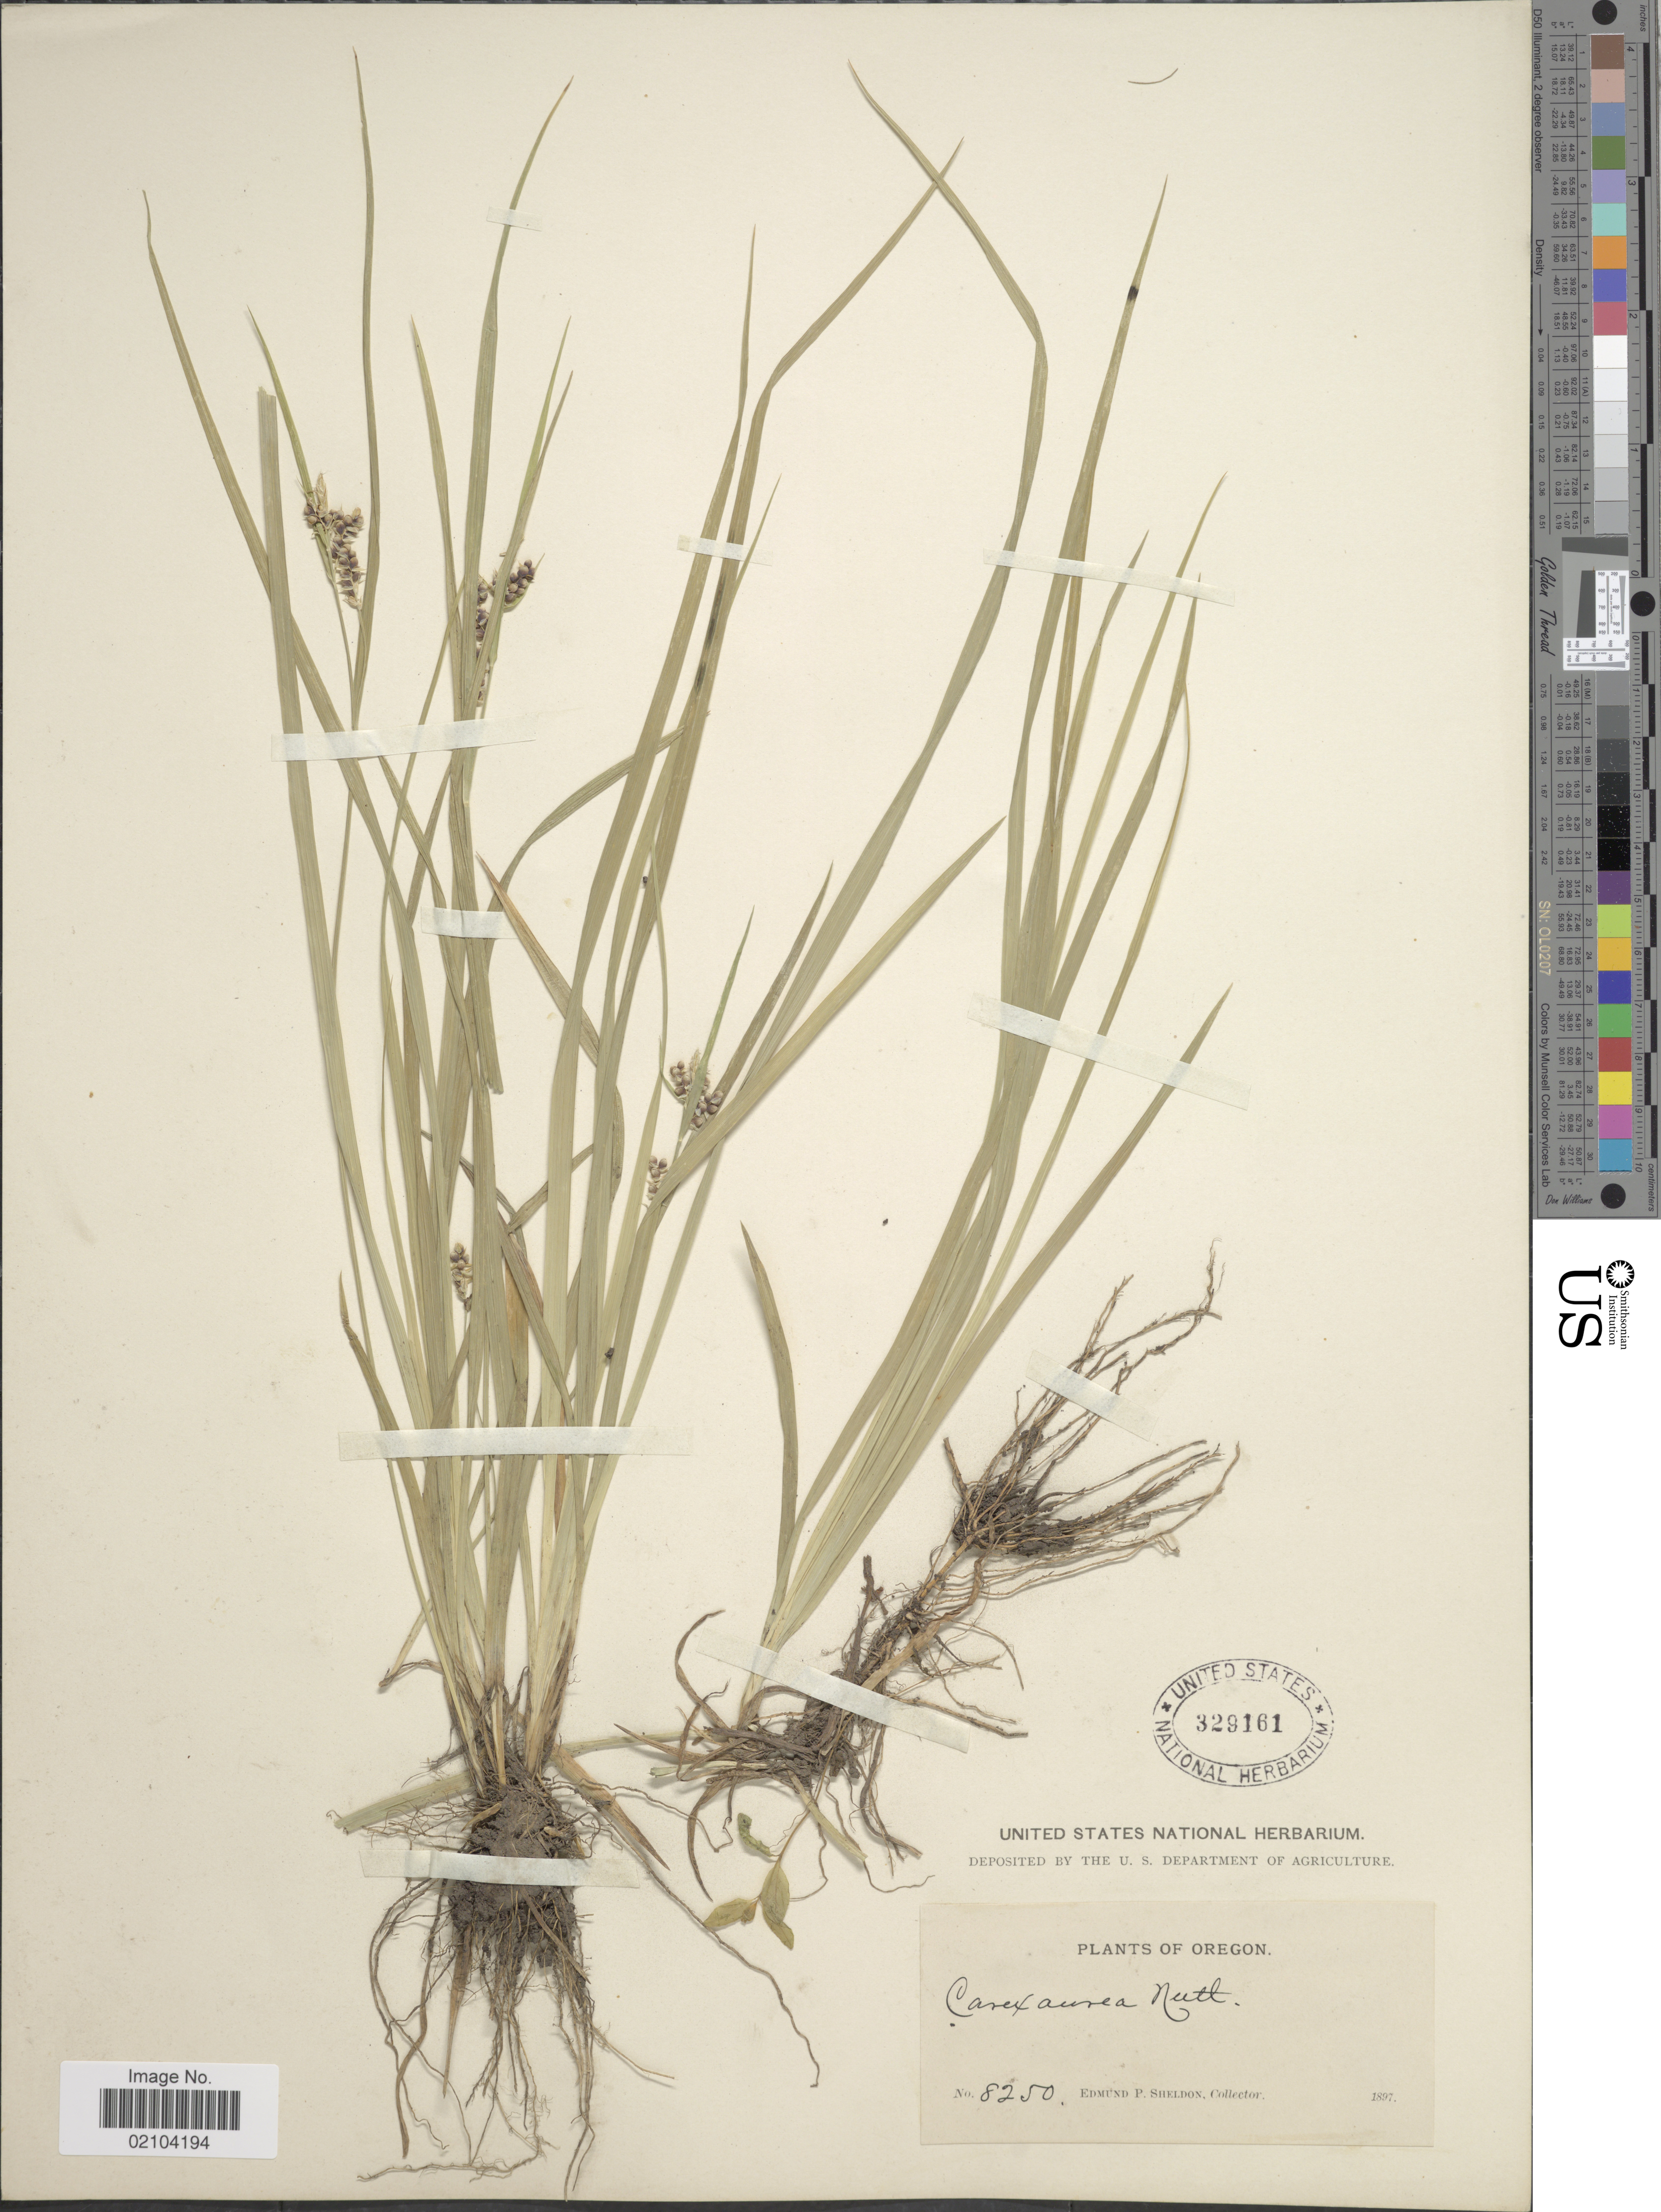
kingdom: Plantae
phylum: Tracheophyta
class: Liliopsida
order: Poales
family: Cyperaceae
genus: Carex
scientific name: Carex aurea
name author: Nutt.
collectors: E. P. Sheldon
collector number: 8250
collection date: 1897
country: United States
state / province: Oregon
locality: Oregon.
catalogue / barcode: US 329161